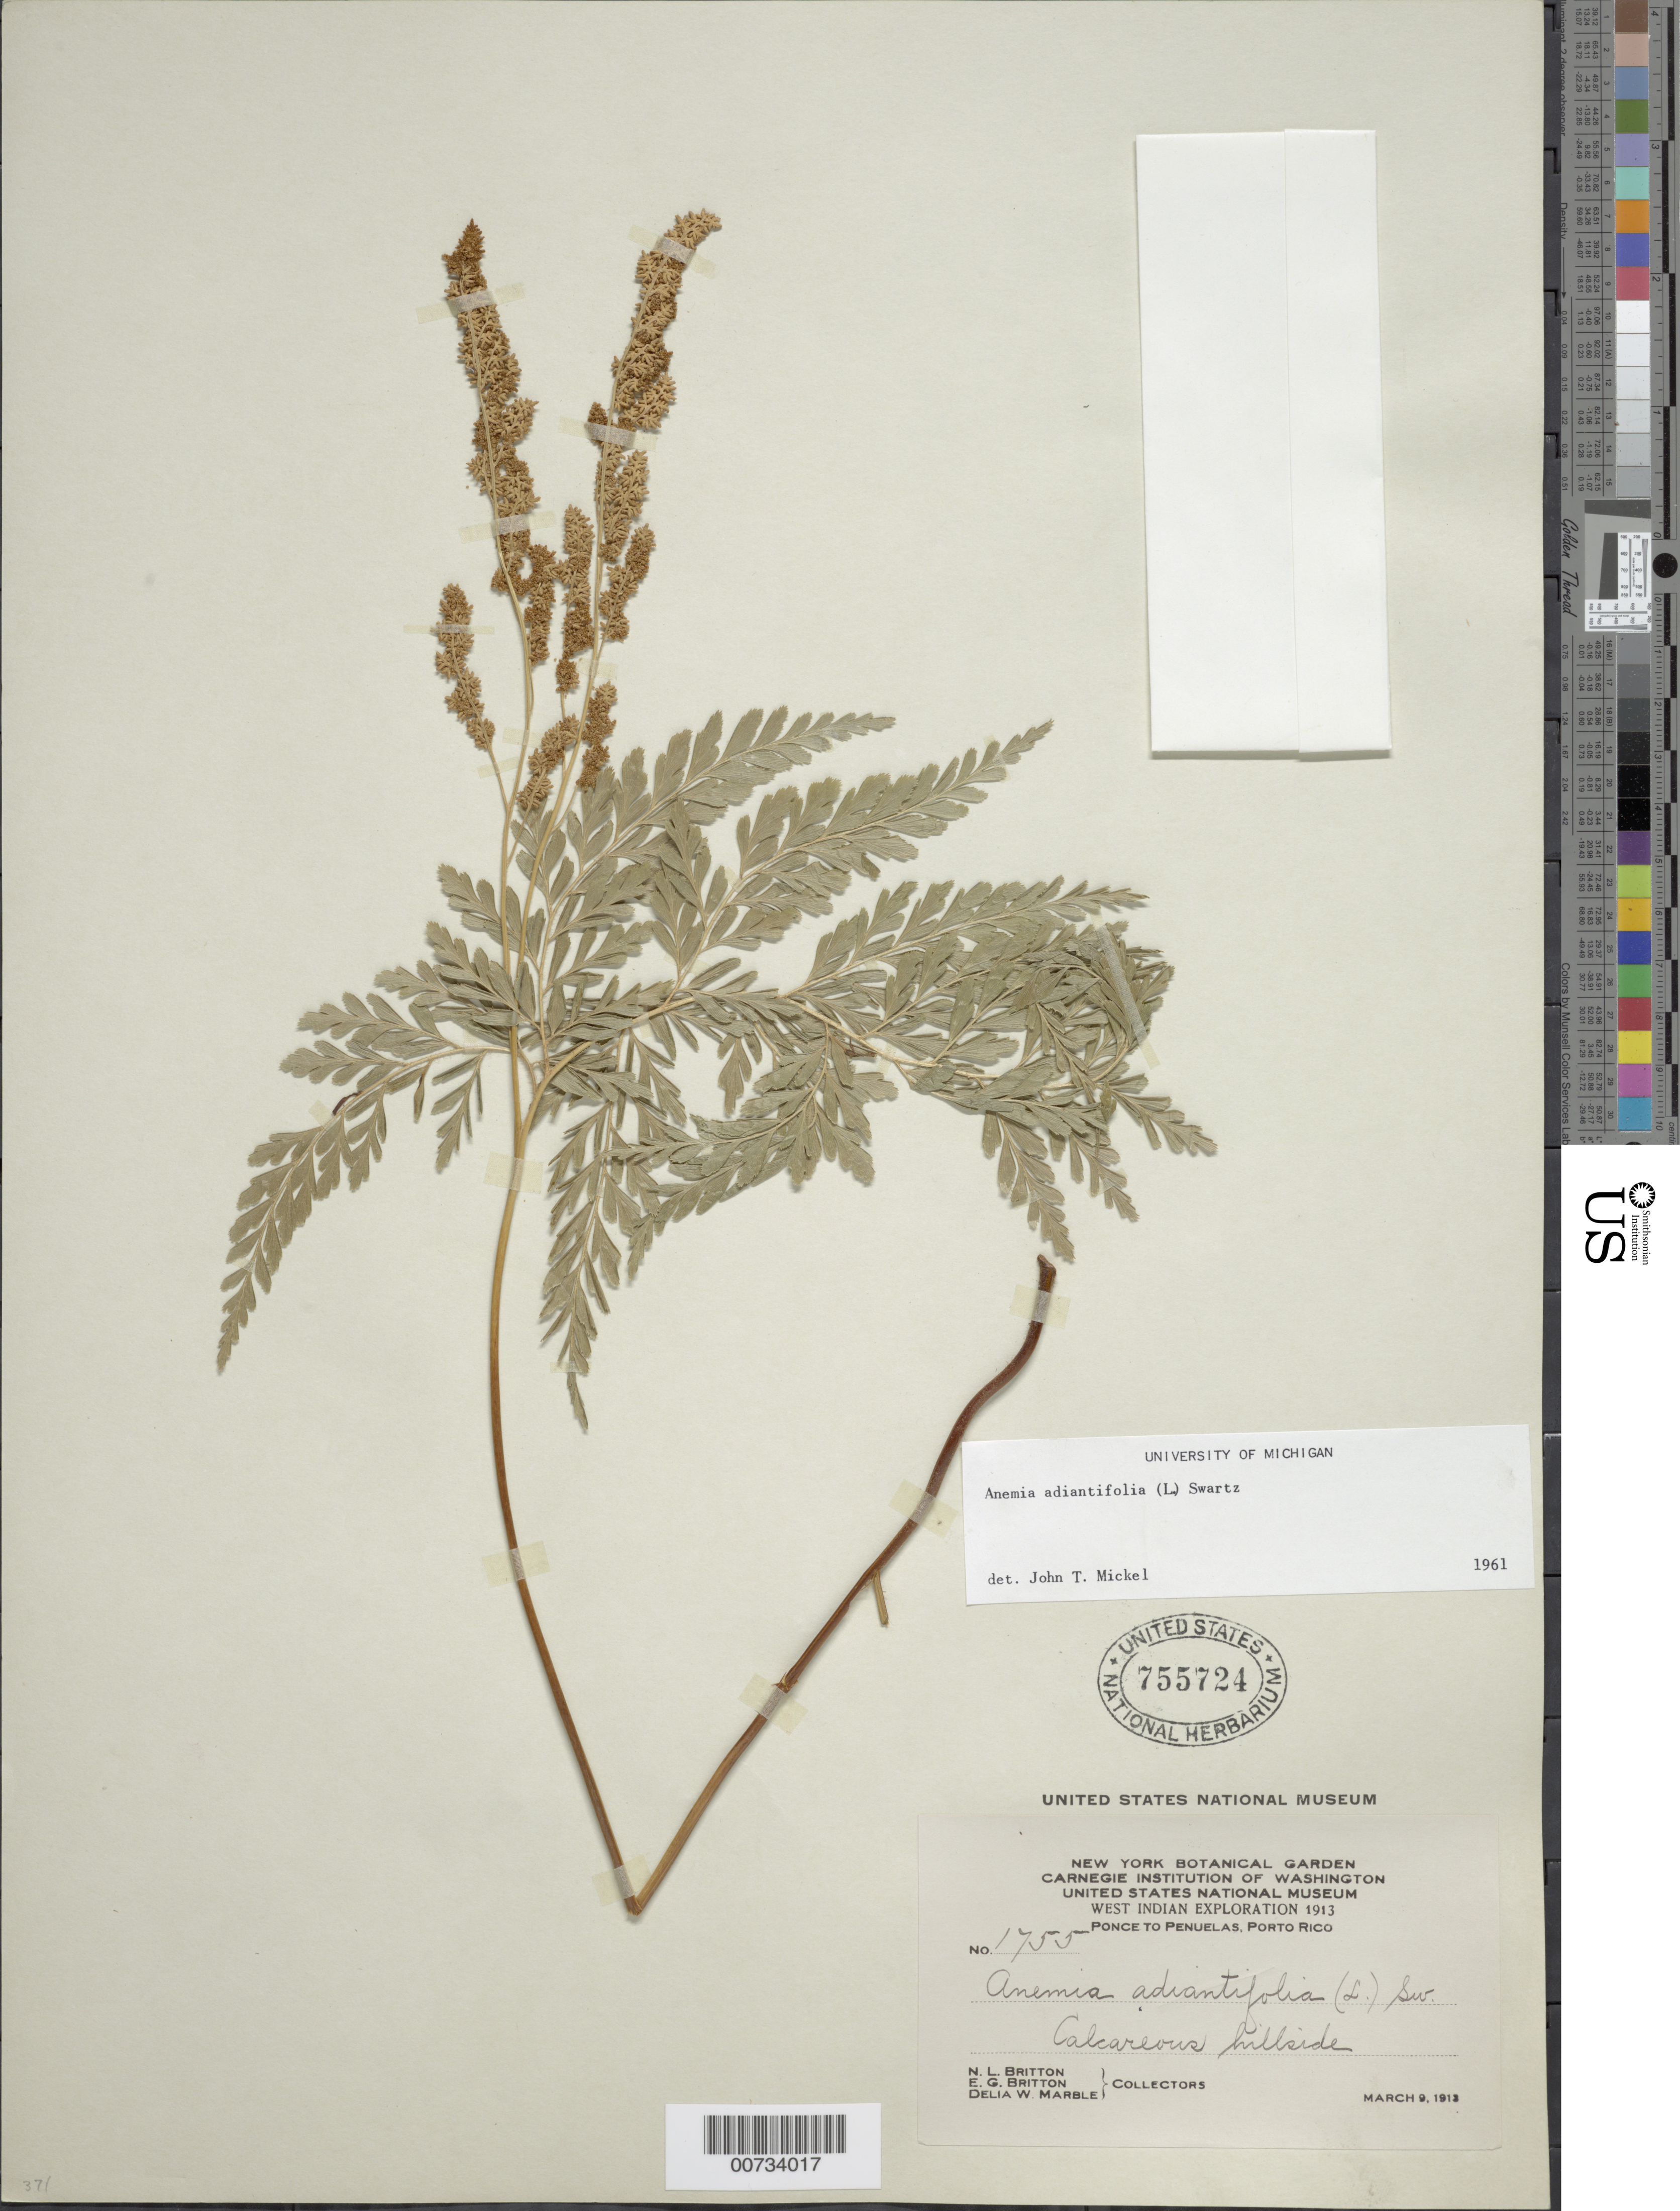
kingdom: Plantae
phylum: Tracheophyta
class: Polypodiopsida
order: Schizaeales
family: Anemiaceae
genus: Anemia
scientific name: Anemia adiantifolia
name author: (L.) Sw.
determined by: Mickel, J. T., (NY), New York Botanical Garden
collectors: N. Britton, E. G. Britton & D. W. Marble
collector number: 1755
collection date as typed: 09 Mar 1913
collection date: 1913-03-09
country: Puerto Rico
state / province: Ponce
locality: Ponce to Peñuelas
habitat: Clacareous hillside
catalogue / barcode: US 755724